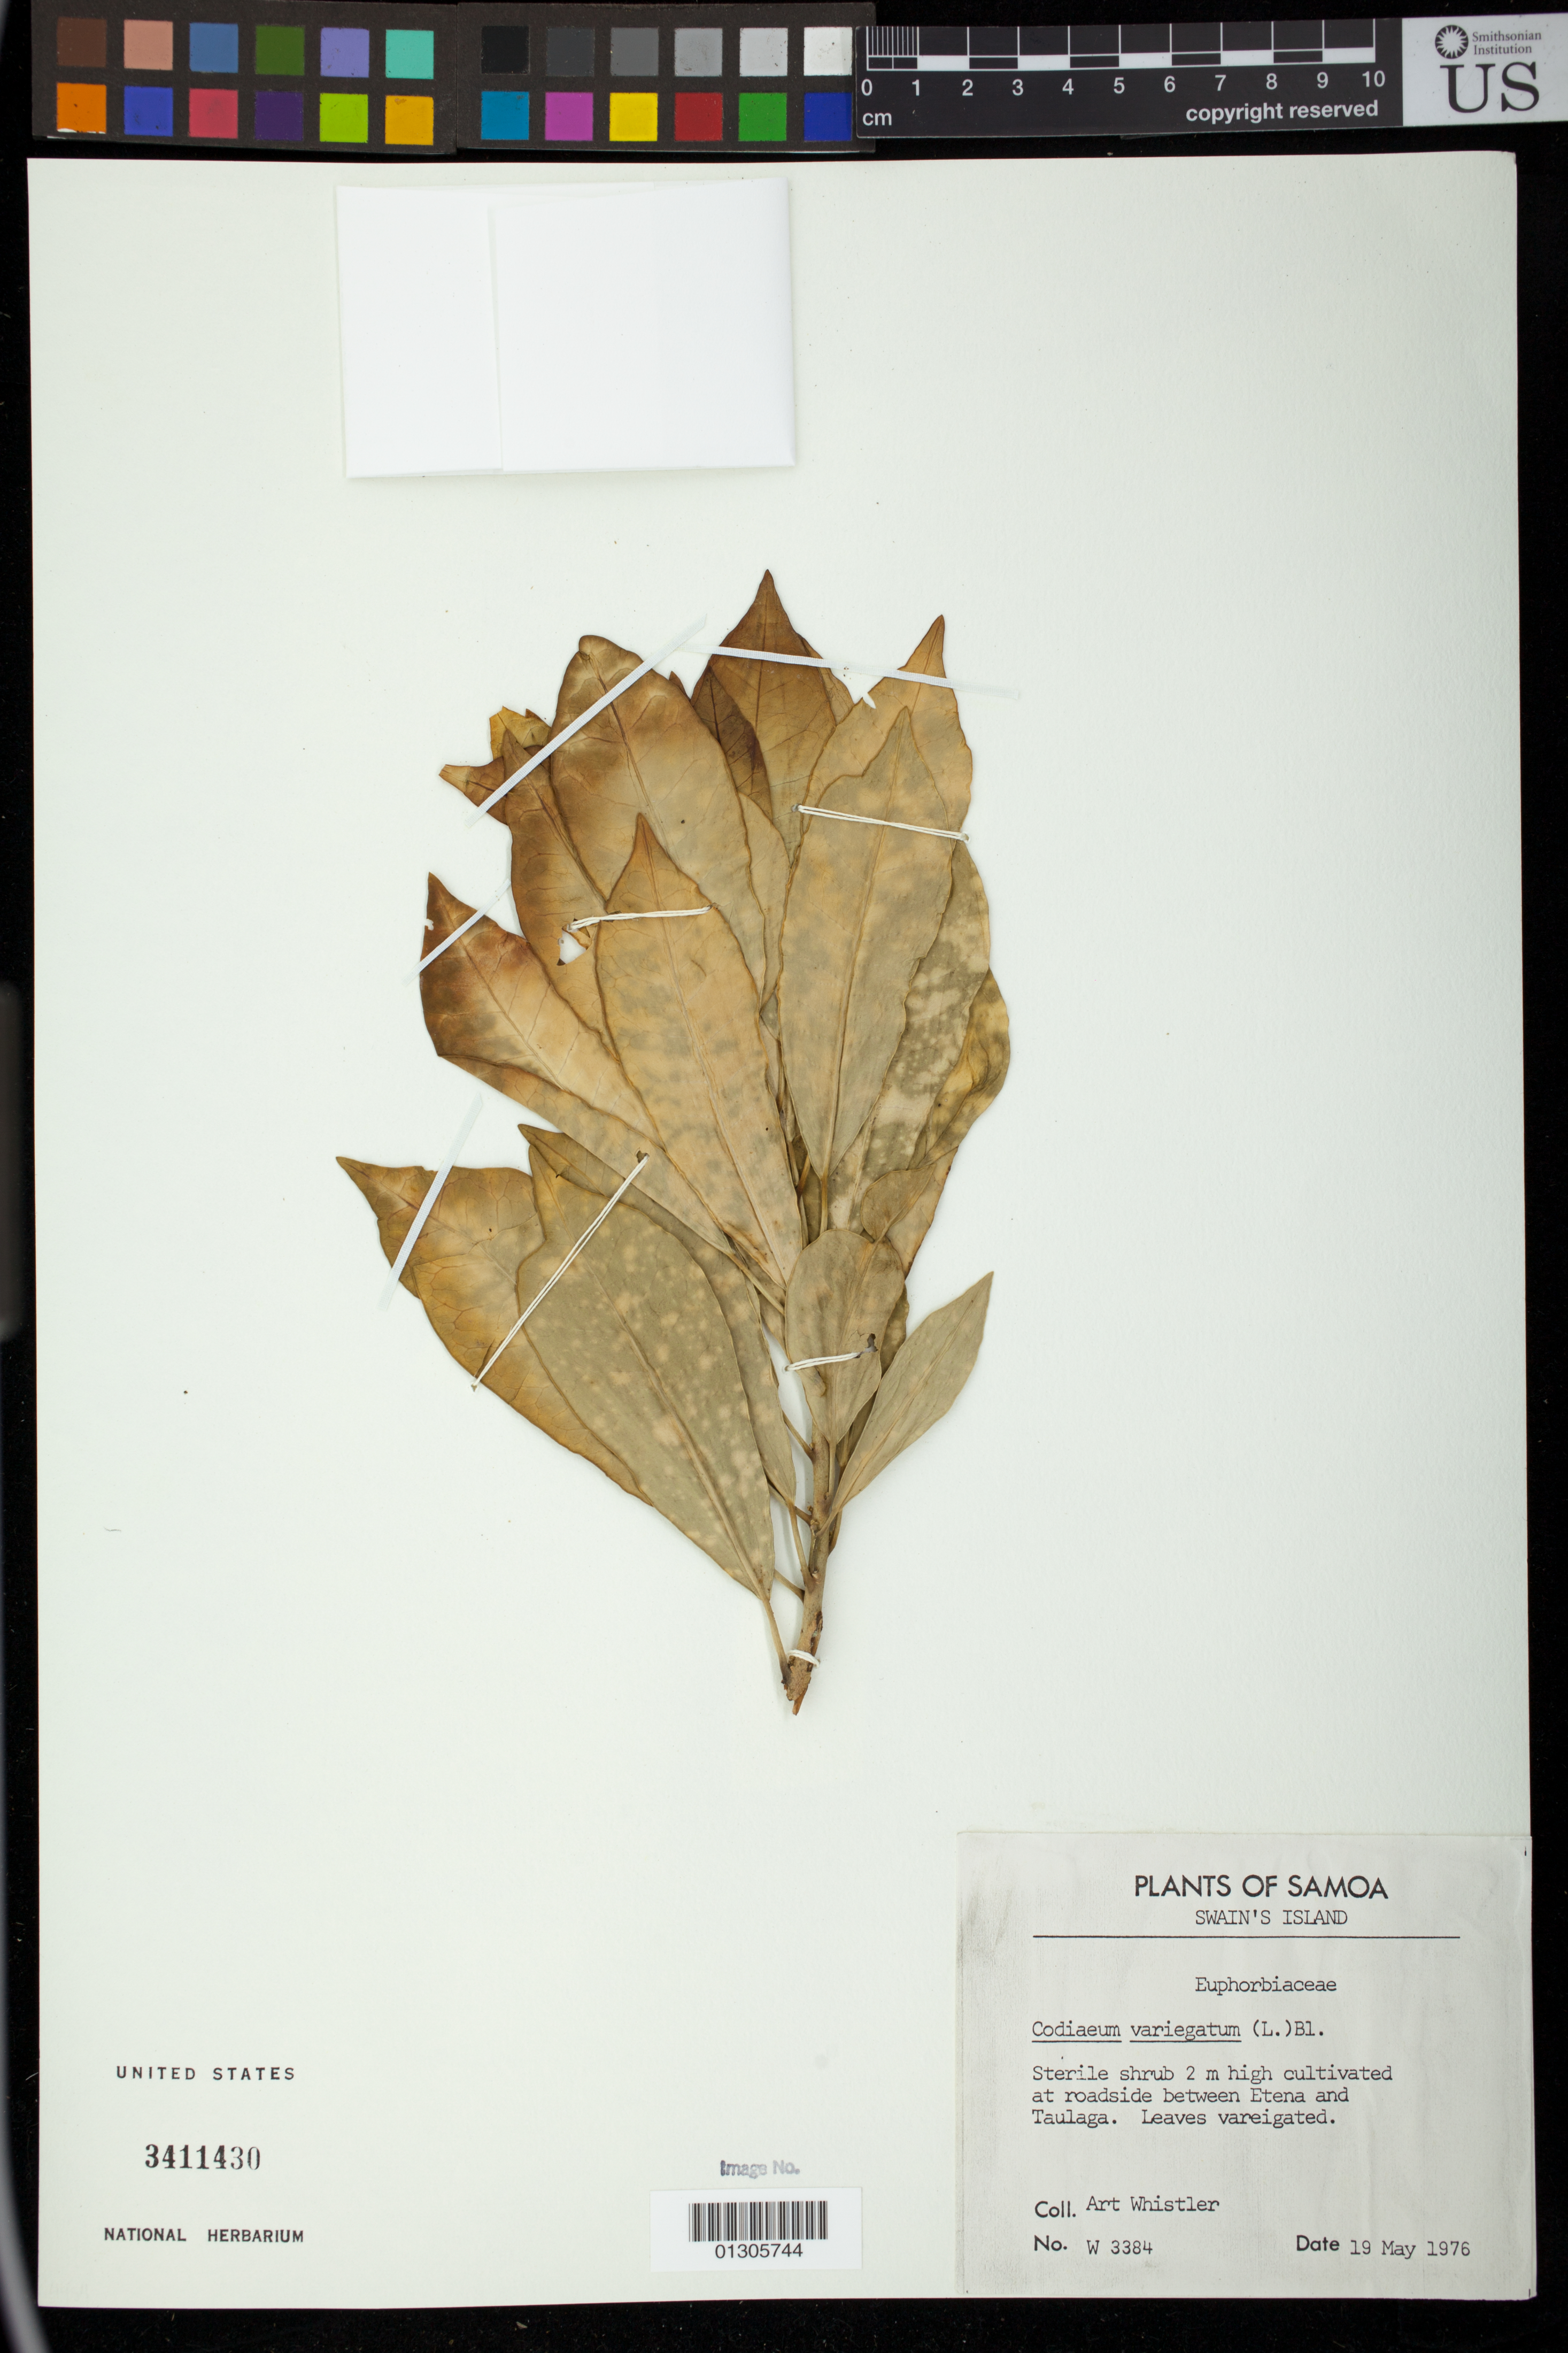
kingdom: Plantae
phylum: Tracheophyta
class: Magnoliopsida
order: Malpighiales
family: Euphorbiaceae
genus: Codiaeum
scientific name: Codiaeum variegatum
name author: (L.) Rumph. ex A. Juss.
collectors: A. Whistler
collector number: W 3384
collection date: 1976-05-19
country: American Samoa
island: Swains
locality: between Etena and Taulaga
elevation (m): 2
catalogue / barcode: US 3411430